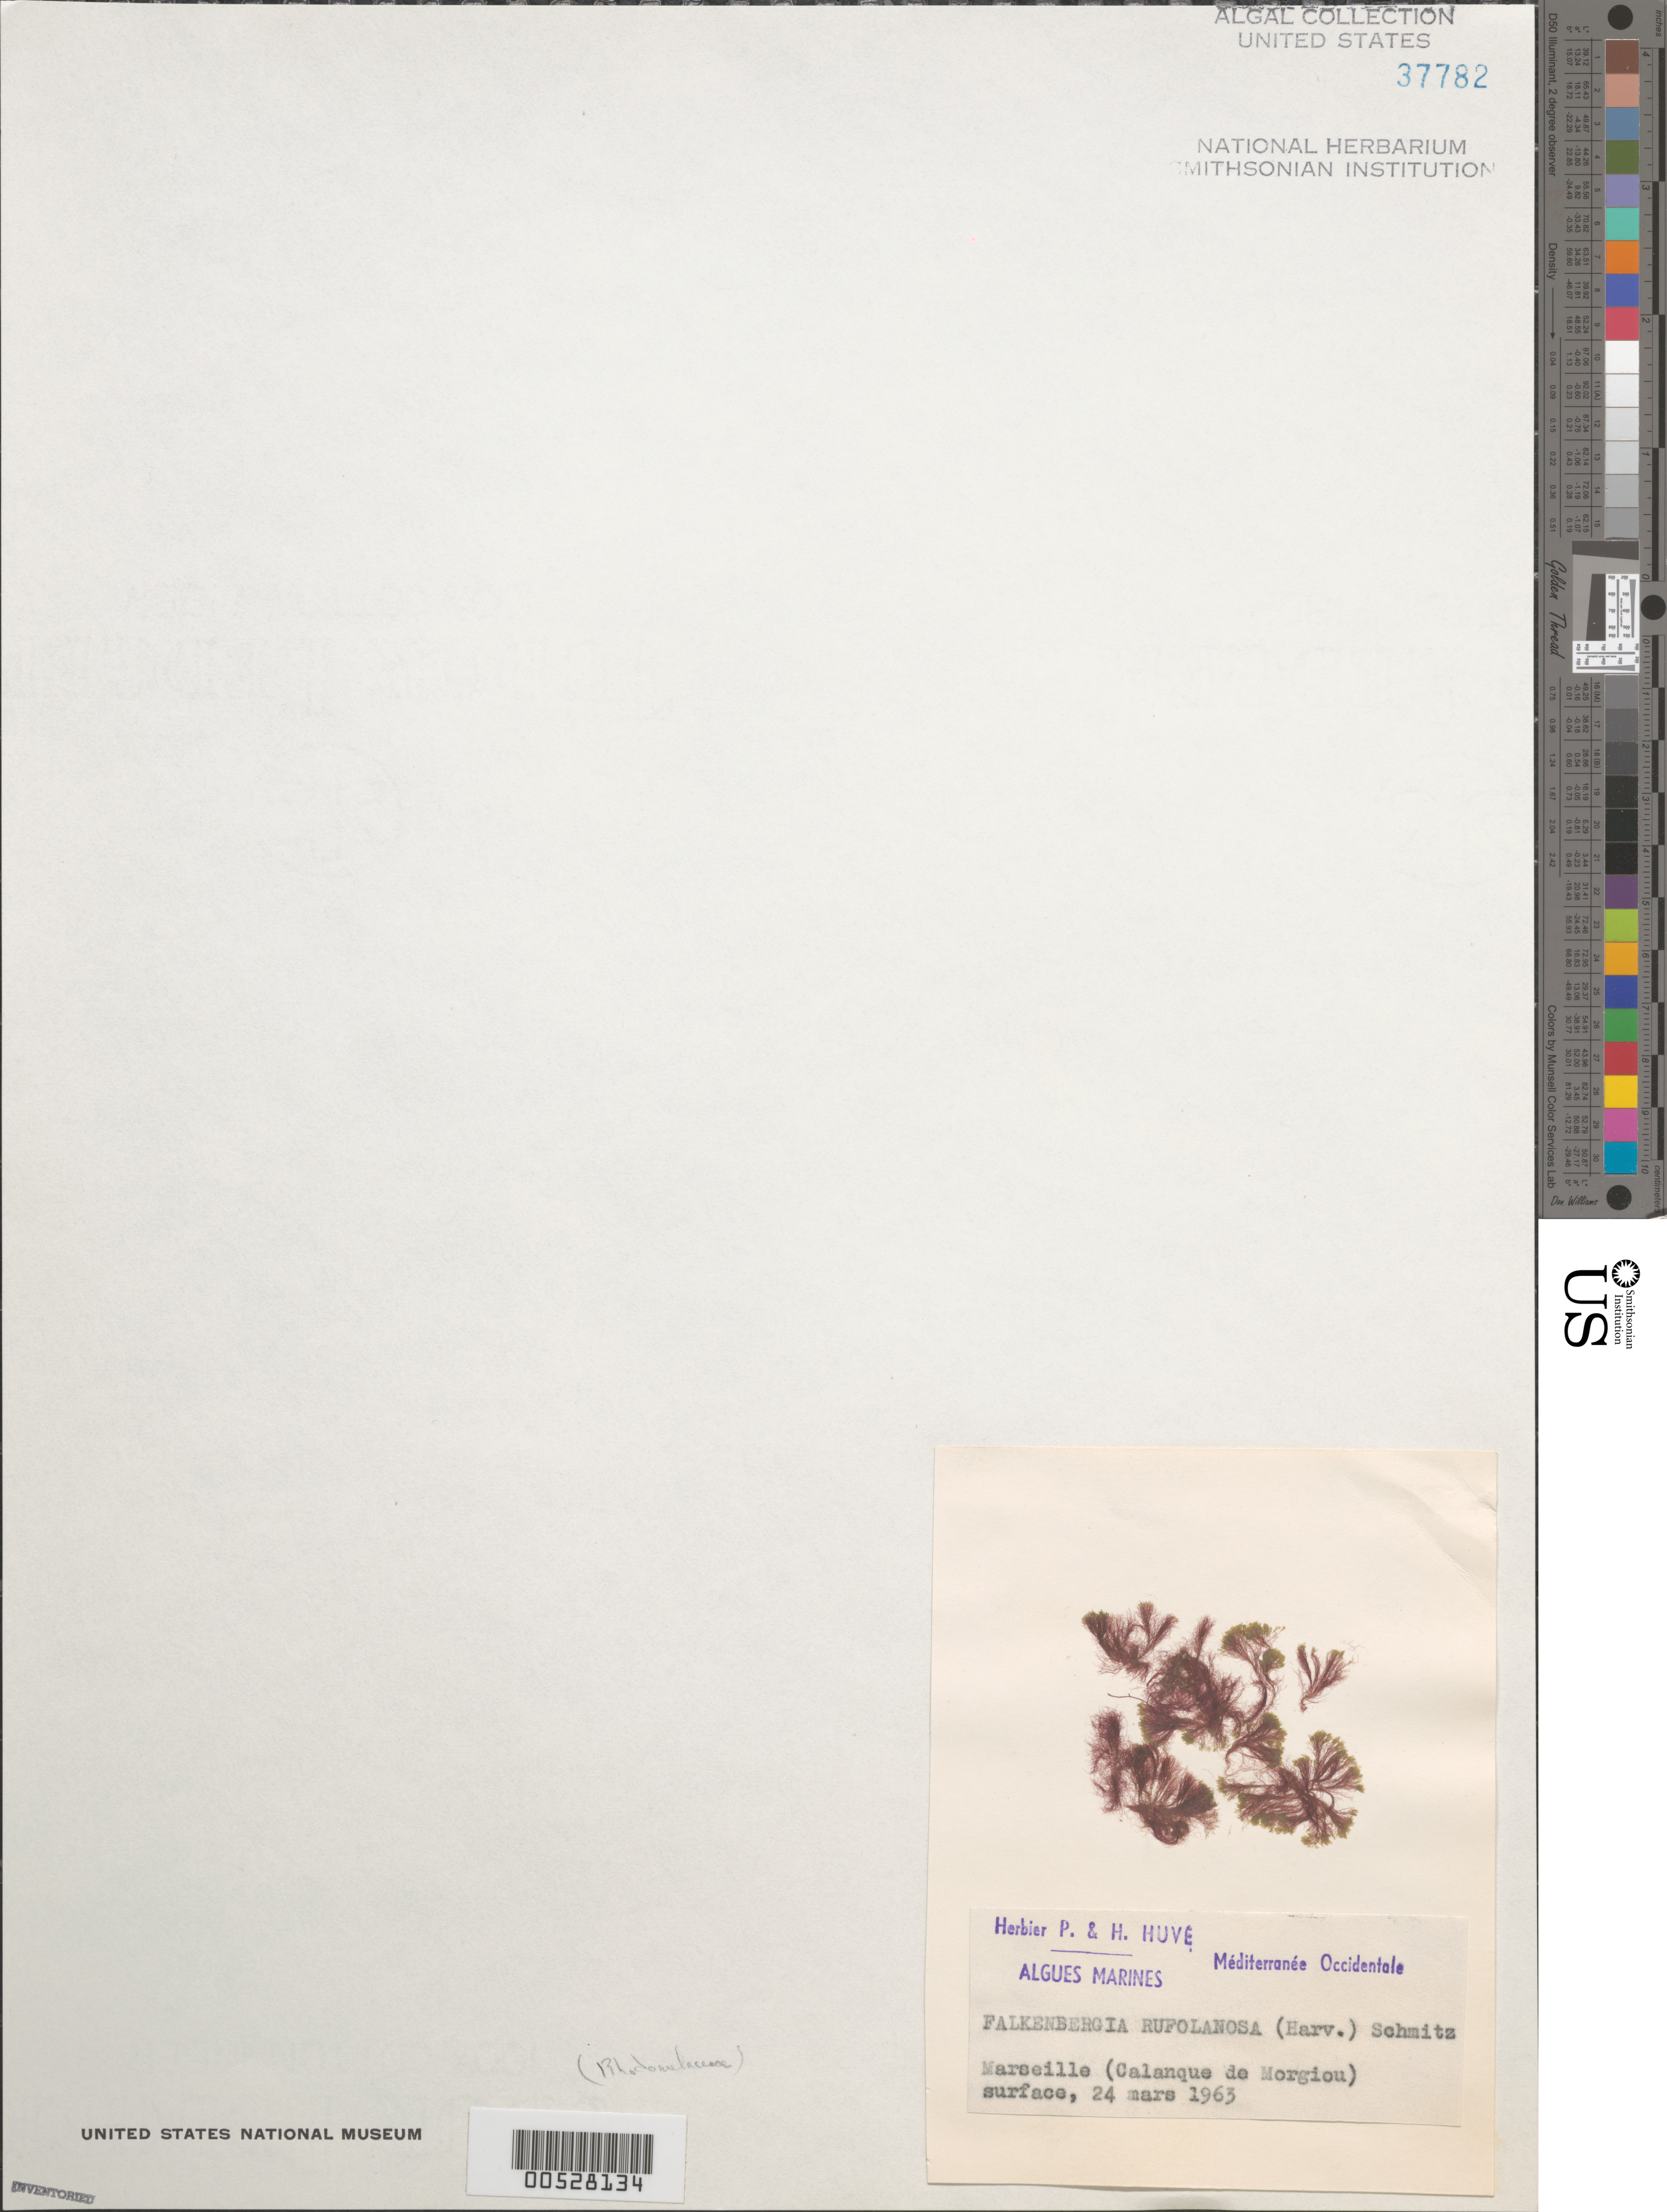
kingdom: Plantae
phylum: Rhodophyta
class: Florideophyceae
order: Bonnemaisoniales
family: Bonnemaisoniaceae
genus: Asparagopsis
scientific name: Asparagopsis armata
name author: Harv.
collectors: P. Huve & H. Huve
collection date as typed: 24 Mar 1963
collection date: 1963-03-24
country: France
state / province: Provence-Alpes-Côte d'Azur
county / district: Bouches-du-Rhône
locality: Marseille, Calanque de Morgiou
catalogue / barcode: US 37782